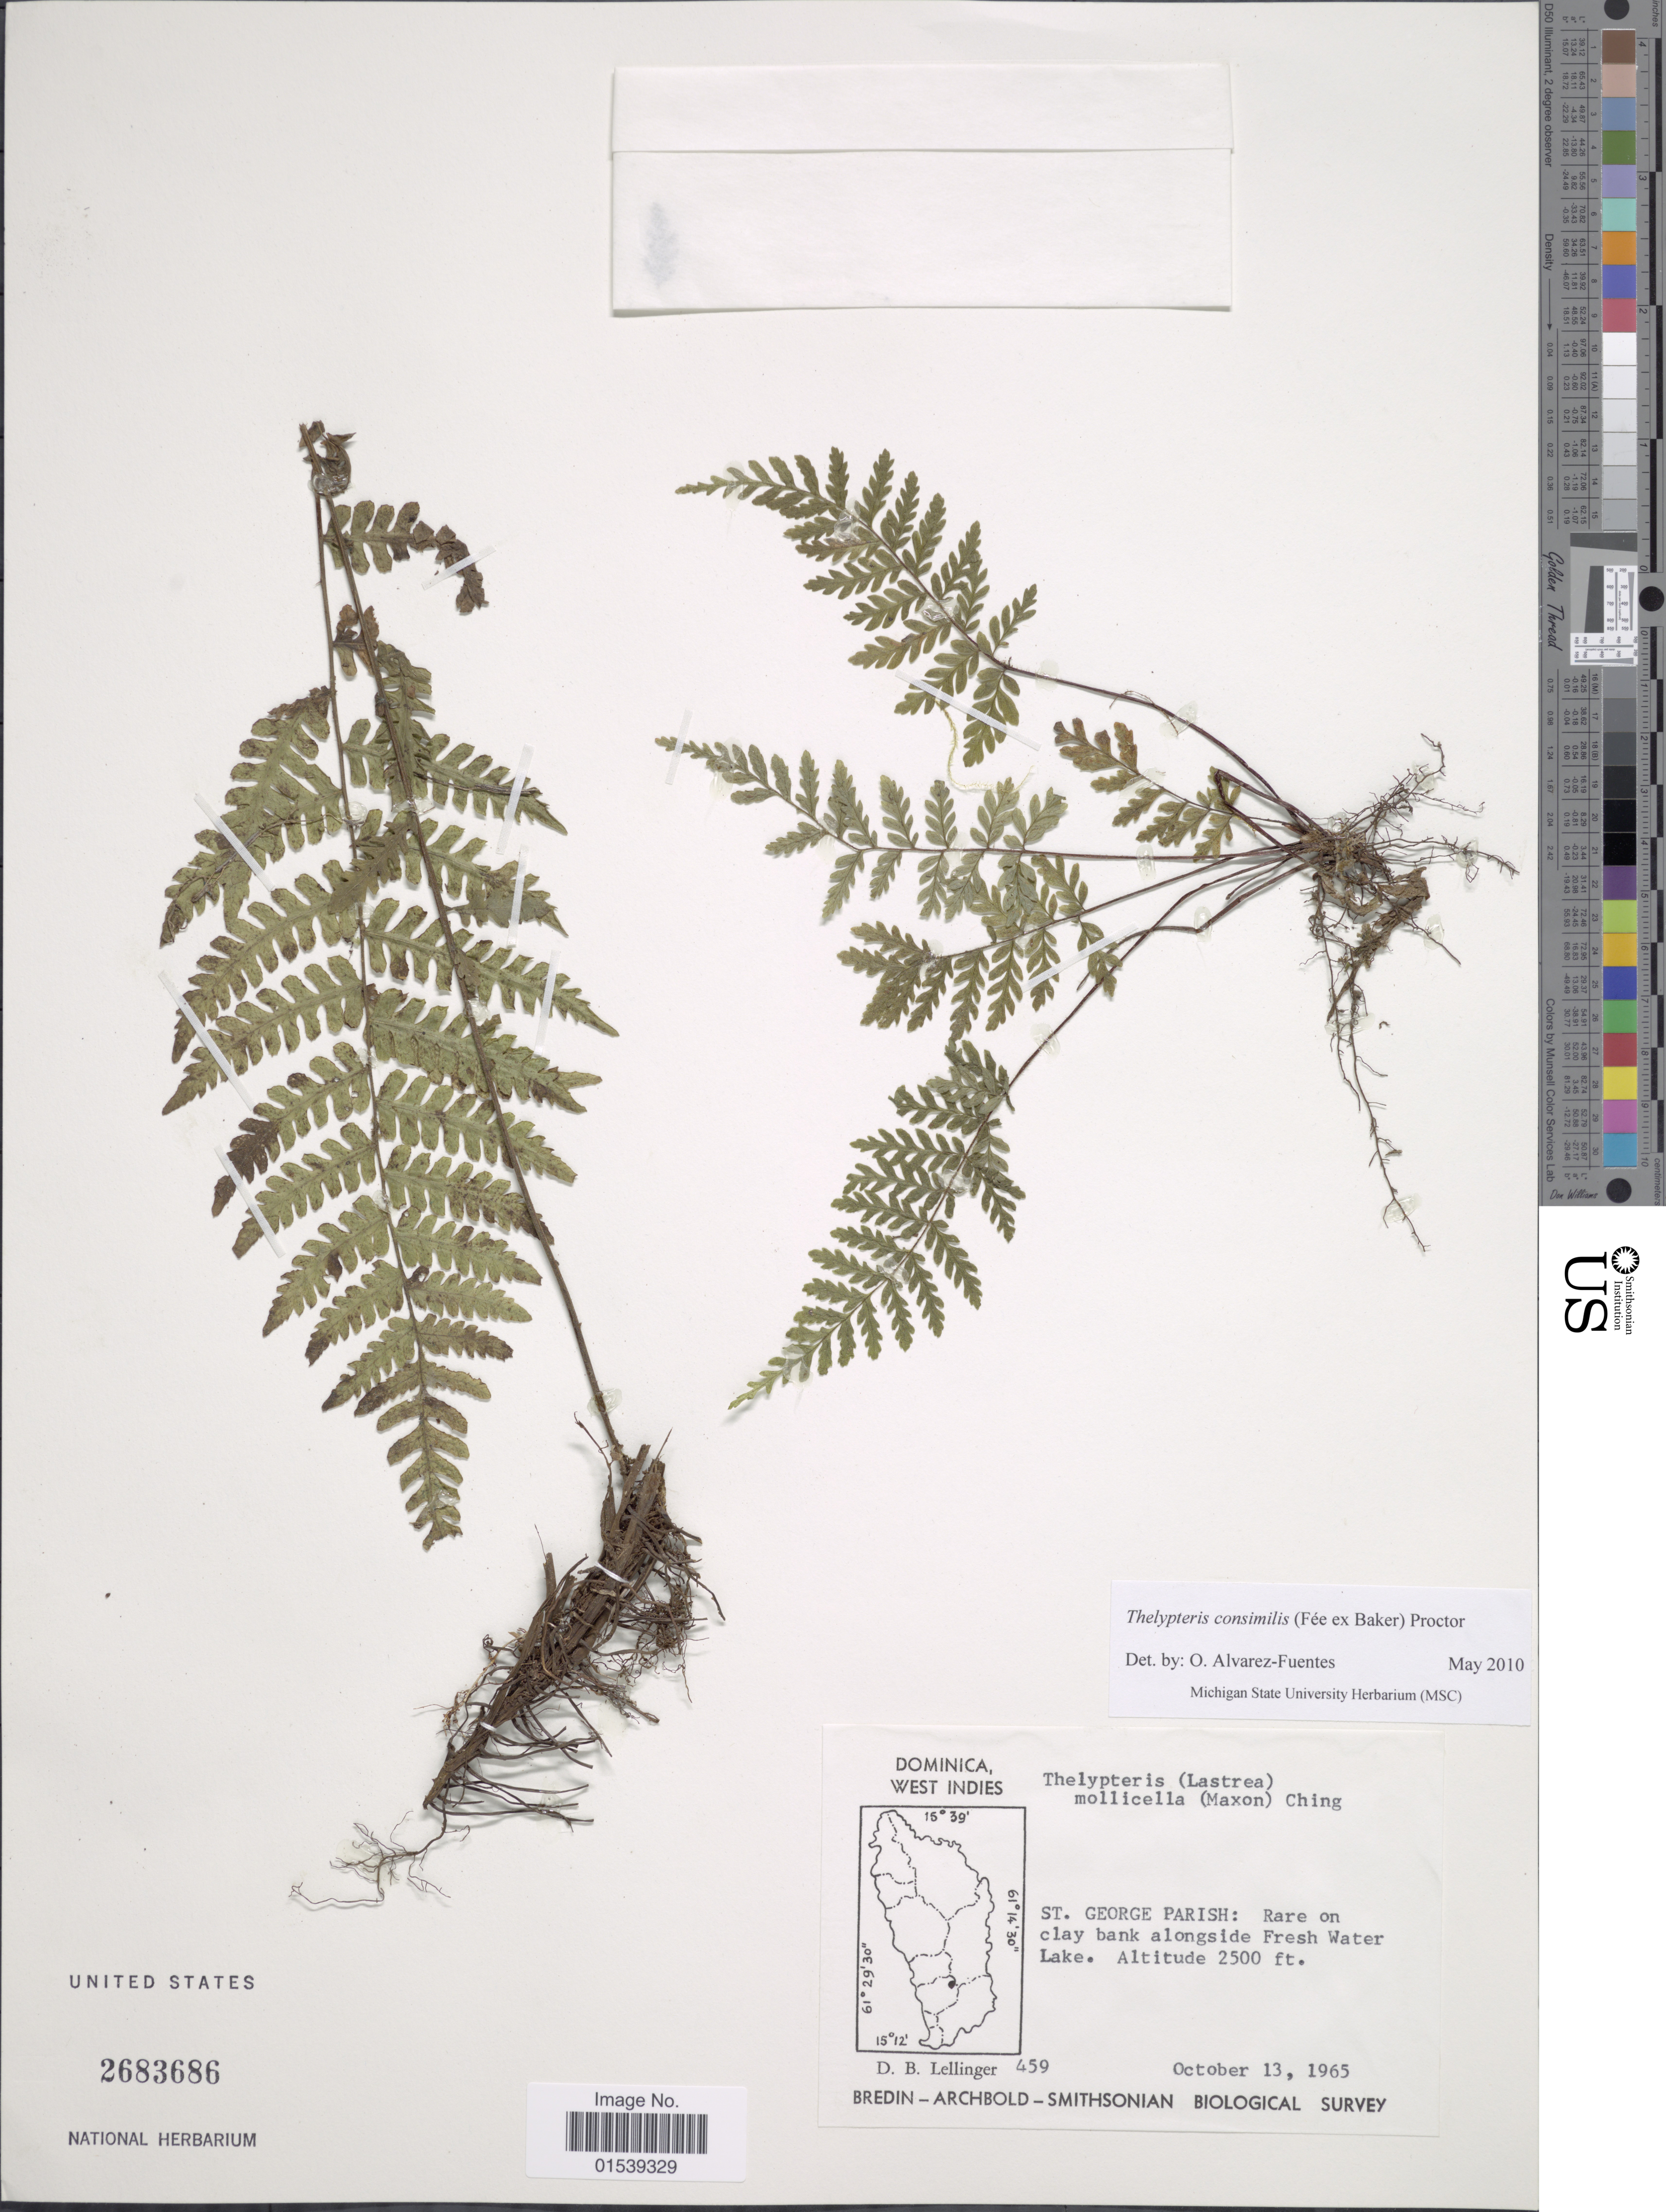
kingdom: Plantae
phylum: Tracheophyta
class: Polypodiopsida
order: Polypodiales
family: Thelypteridaceae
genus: Amauropelta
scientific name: Amauropelta gracilis ined. 2015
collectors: D. B. Lellinger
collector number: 459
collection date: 1965-10-13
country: Dominica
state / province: St. George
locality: West Indies, St. George Parish: Rare on clay bank alongside Fresh Water Lake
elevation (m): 762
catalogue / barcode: US 2683686